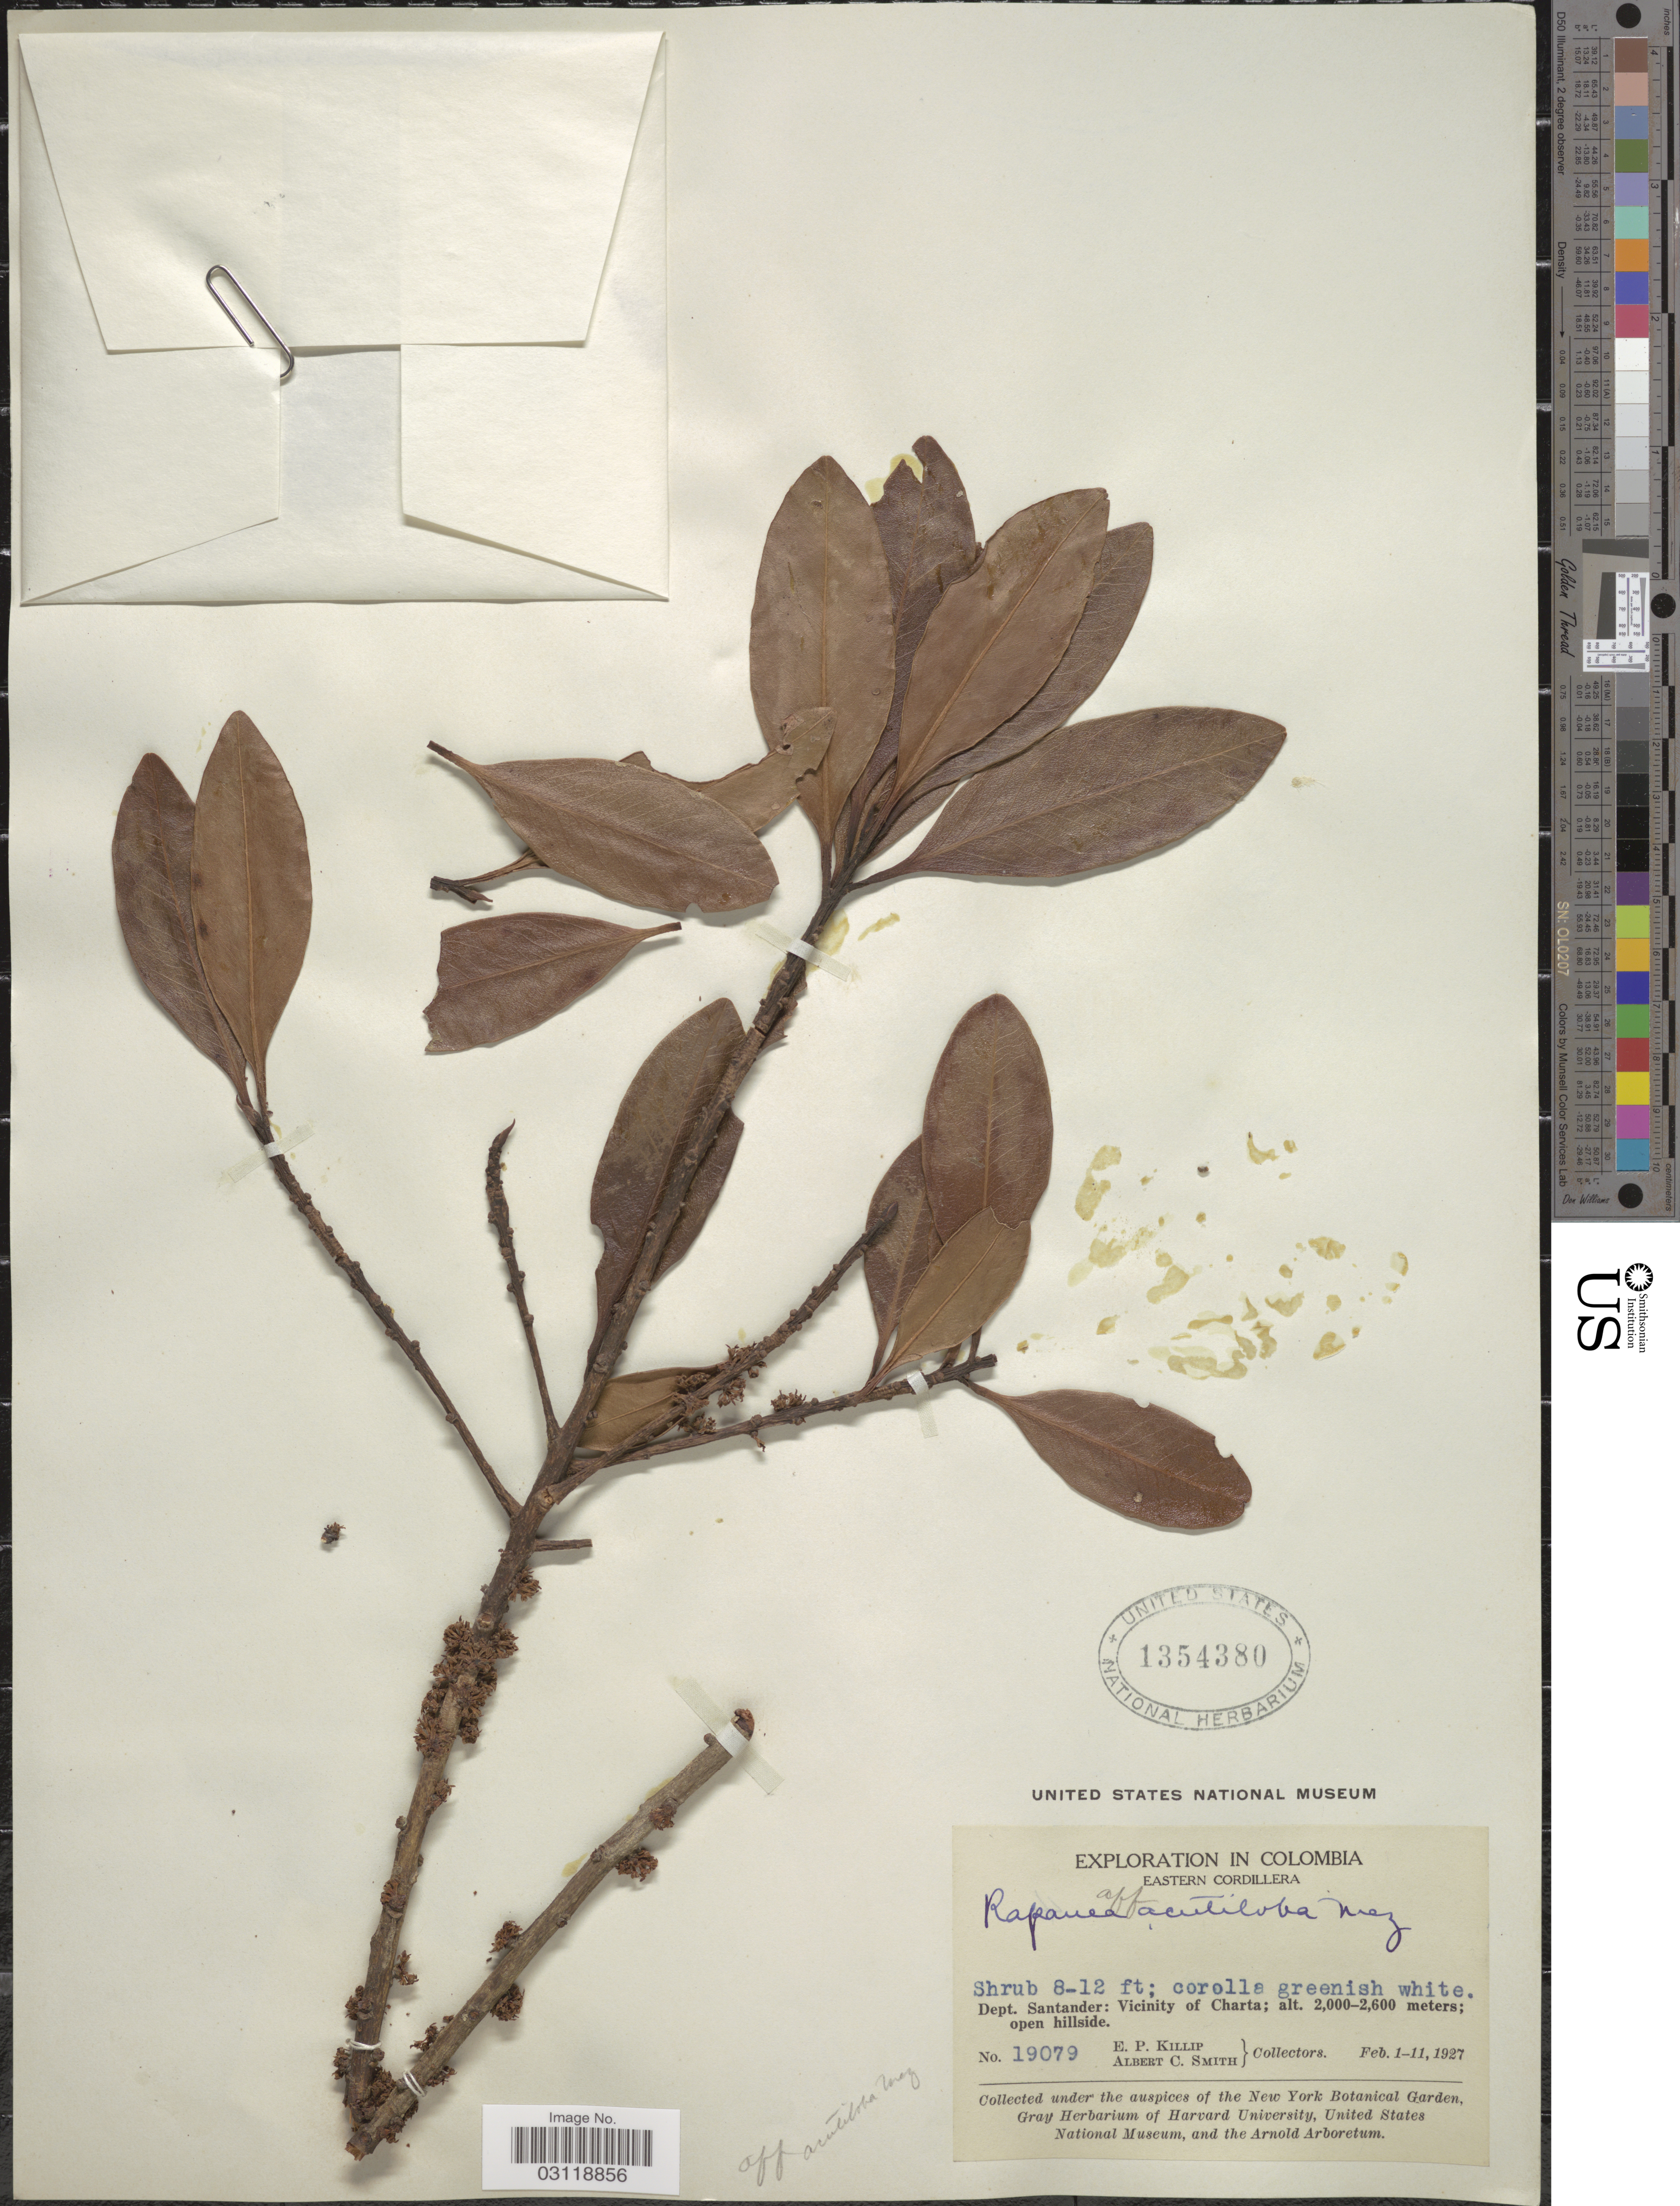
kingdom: Plantae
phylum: Tracheophyta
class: Magnoliopsida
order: Ericales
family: Primulaceae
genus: Rapanea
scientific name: Rapanea sp.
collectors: E. P. Killip & A. C. Smith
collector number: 19079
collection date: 1927-02-01/1927-02-11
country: Colombia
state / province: Santander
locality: Eastern Cordillera. Dept. Santander: Vicinity of Charta.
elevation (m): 2000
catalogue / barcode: US 1354380